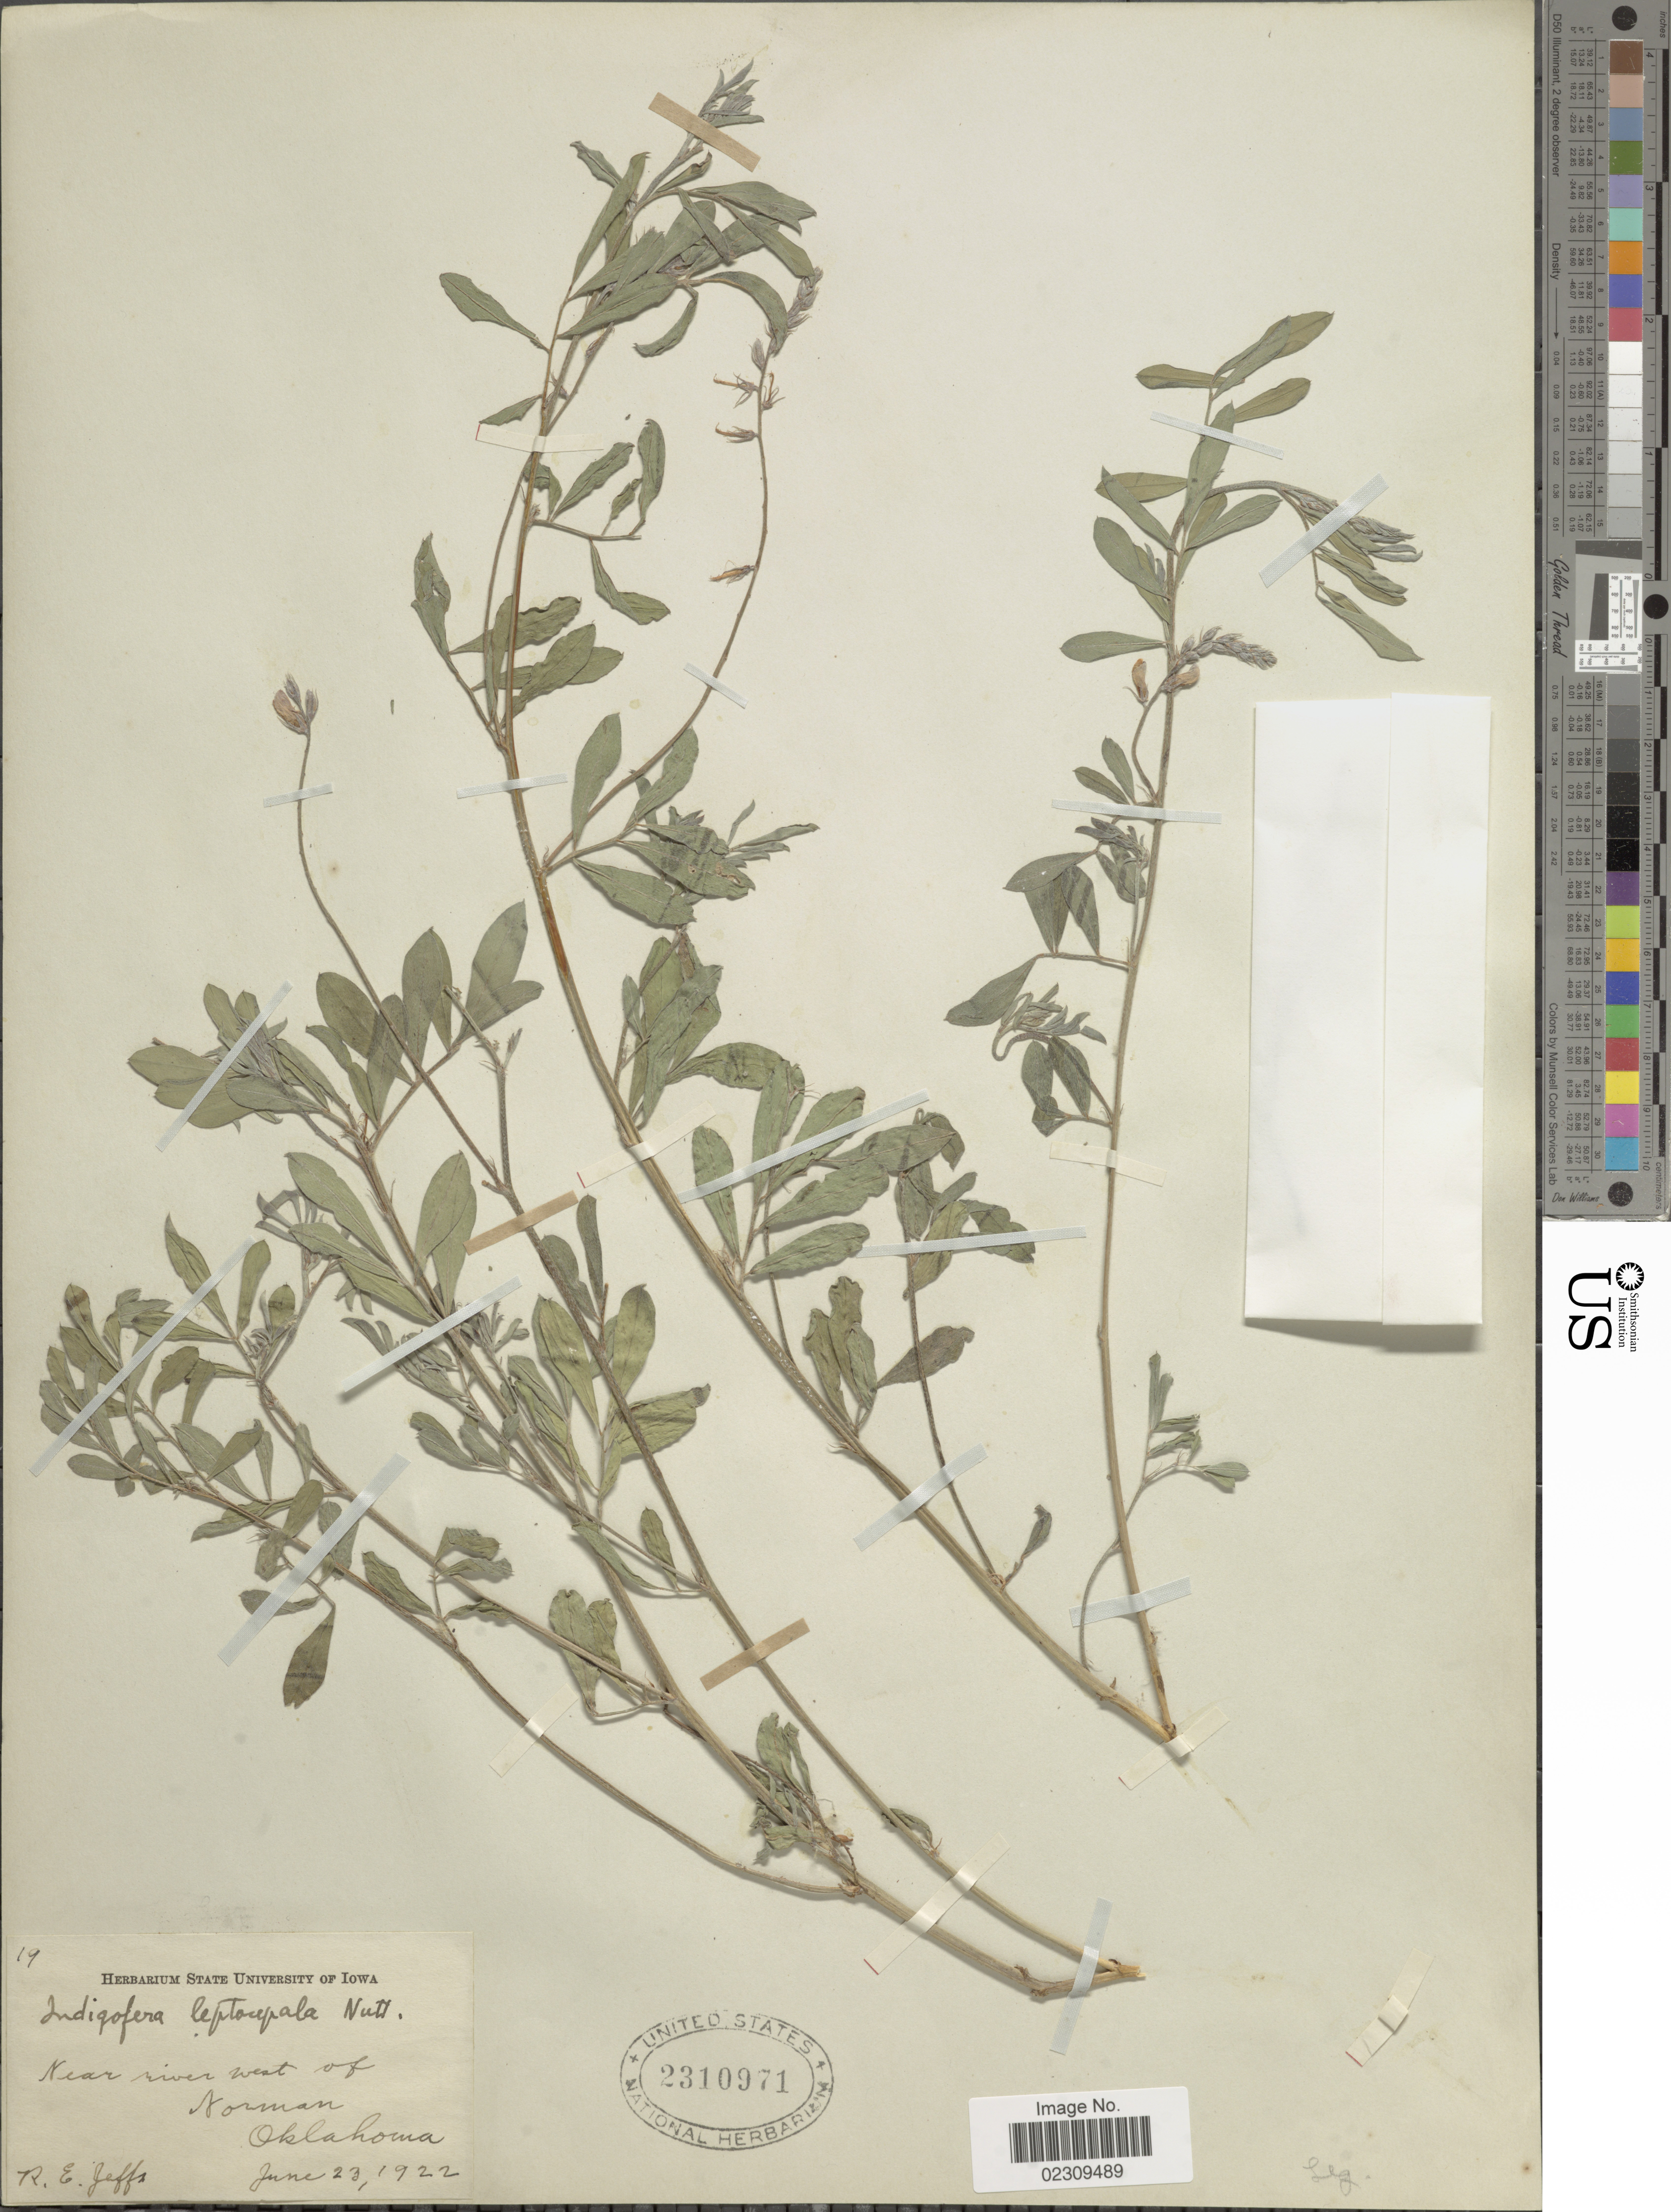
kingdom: Plantae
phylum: Tracheophyta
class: Magnoliopsida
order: Fabales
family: Fabaceae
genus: Indigofera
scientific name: Indigofera leptosepala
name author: Nutt.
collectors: R. Jeffs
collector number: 19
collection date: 1922-06-23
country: United States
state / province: Oklahoma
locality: West of Norman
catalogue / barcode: US 2310971